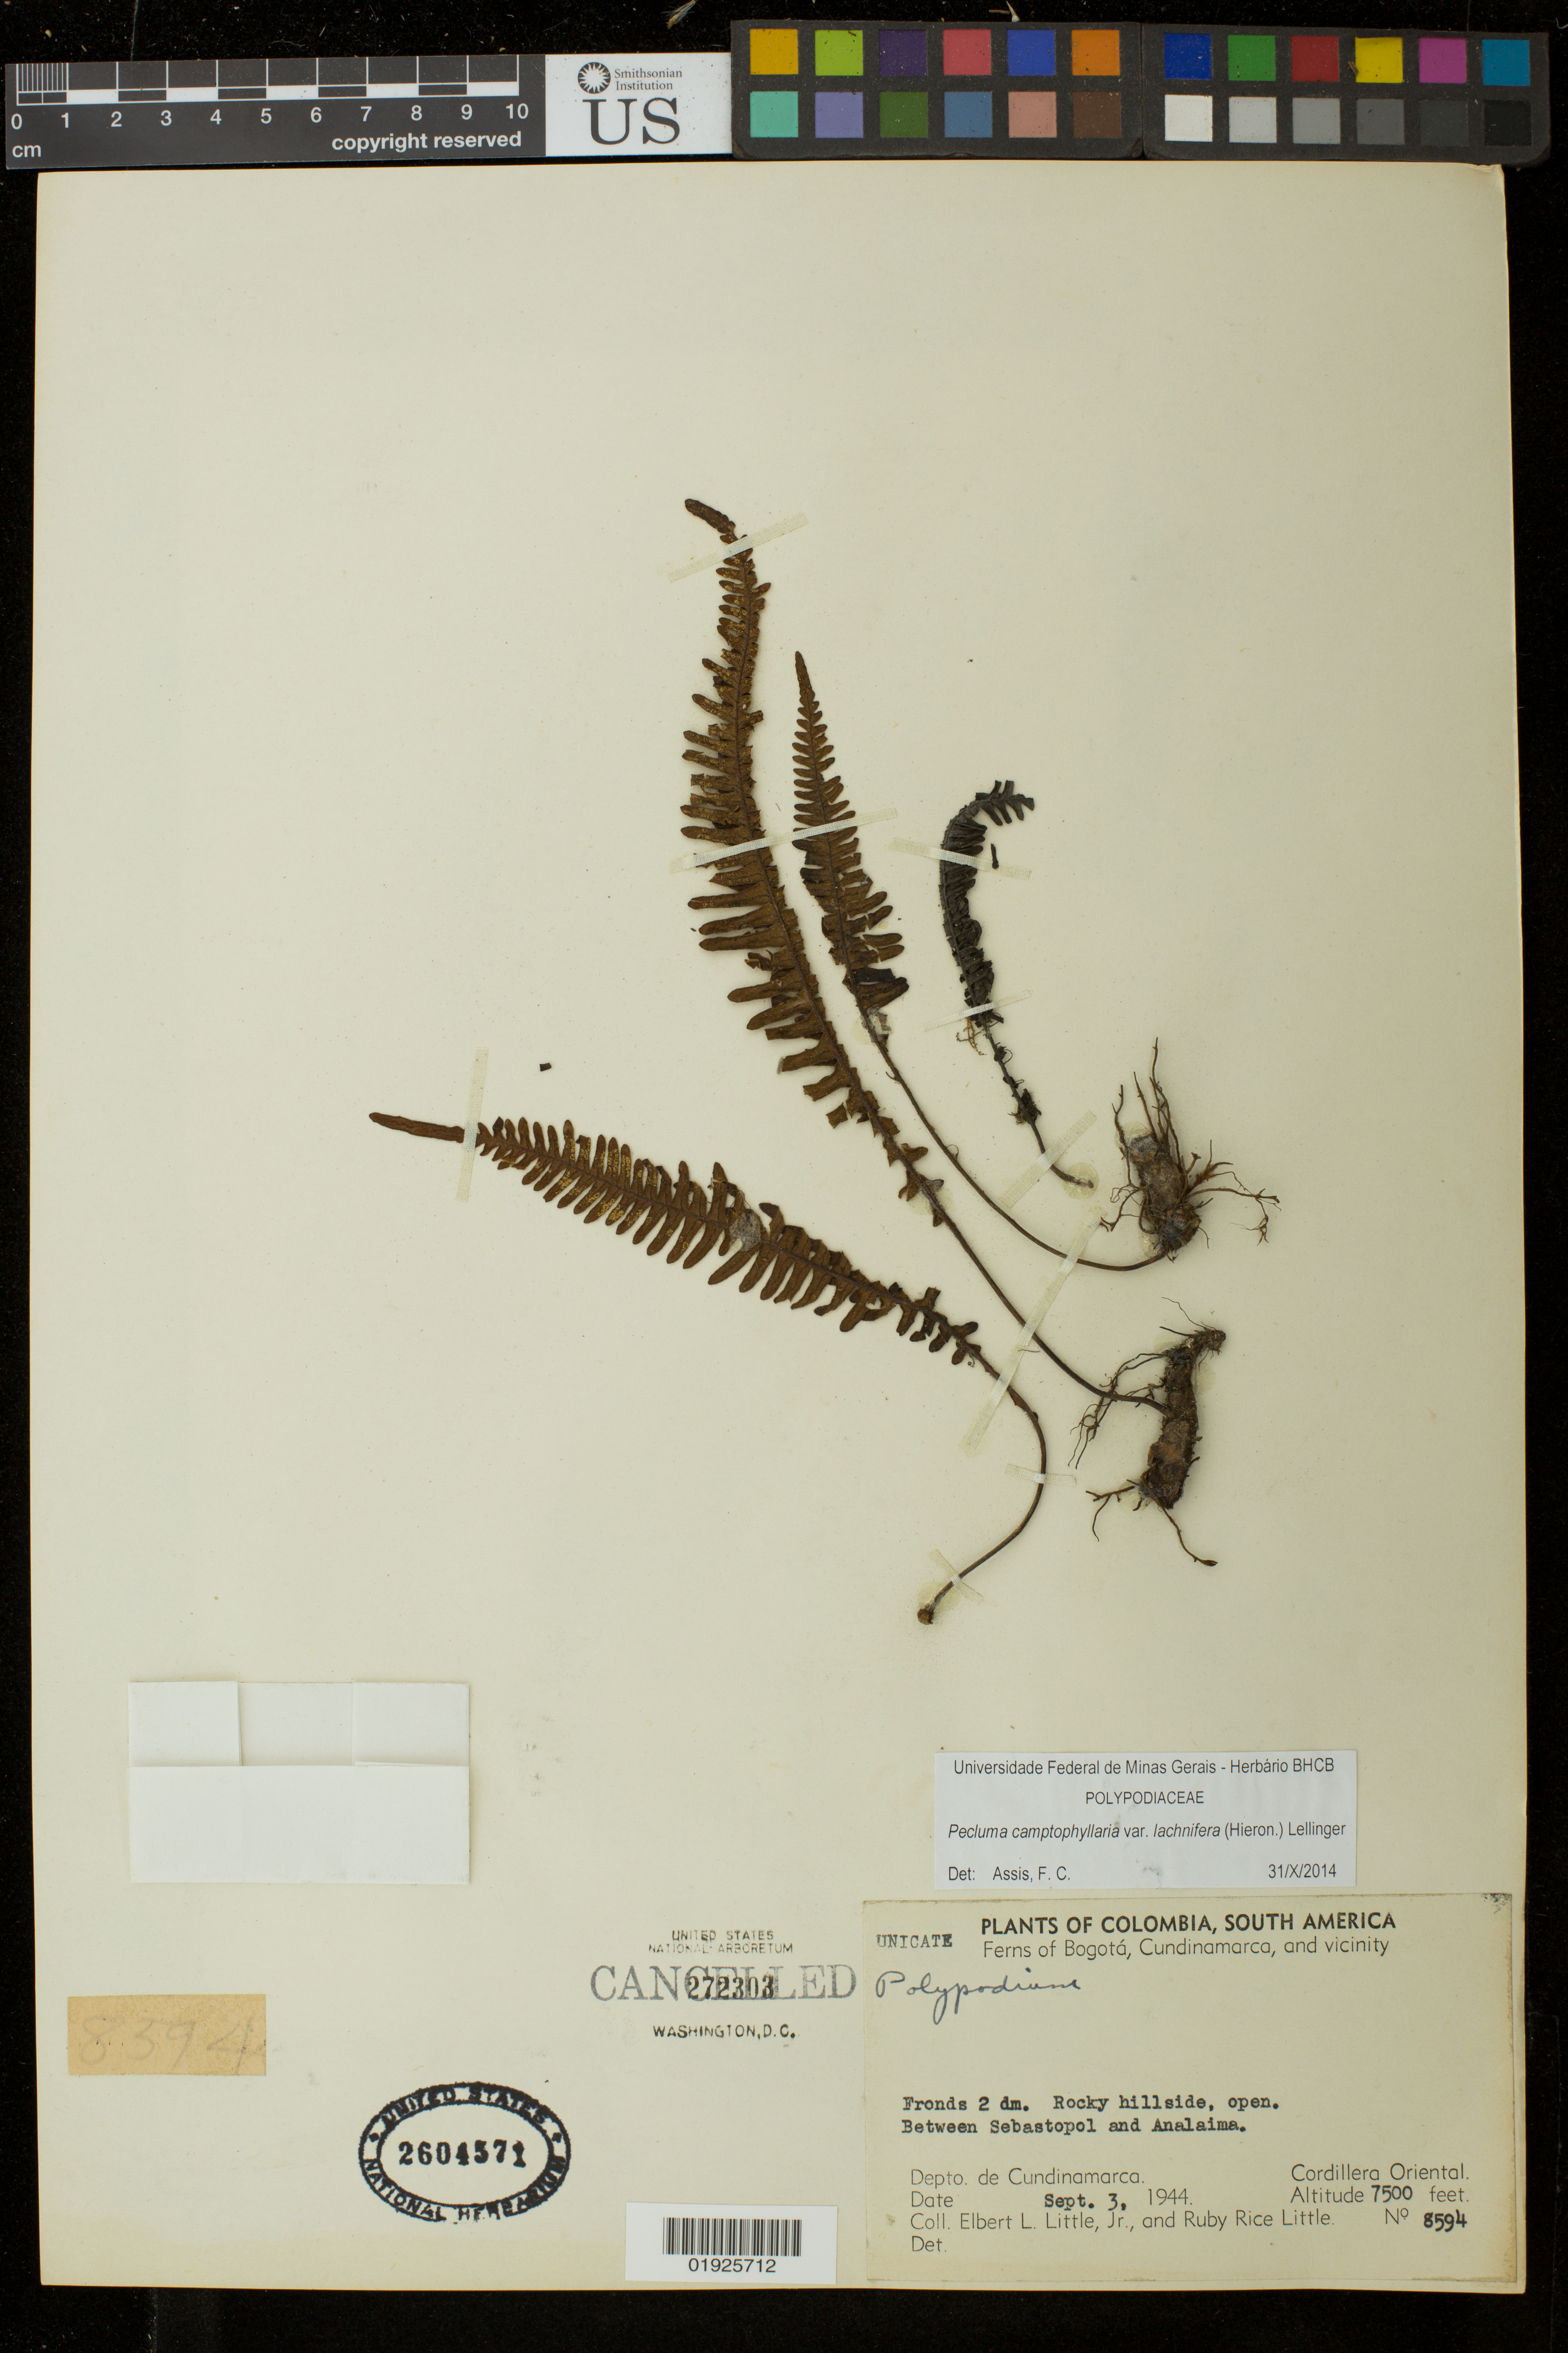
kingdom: Plantae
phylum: Tracheophyta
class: Polypodiopsida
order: Polypodiales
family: Polypodiaceae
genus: Pecluma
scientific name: Pecluma camptophyllaria var. lachnifera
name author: (Hieron.) Lellinger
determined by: Assis, F. C.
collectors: E. L. Little & R. R. Little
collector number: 8594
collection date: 1944-09-03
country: Colombia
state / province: Cundinamarca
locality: Between Sebastopol and Analaima.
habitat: Rocky hillside, open.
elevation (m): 2286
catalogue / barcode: US 2604571